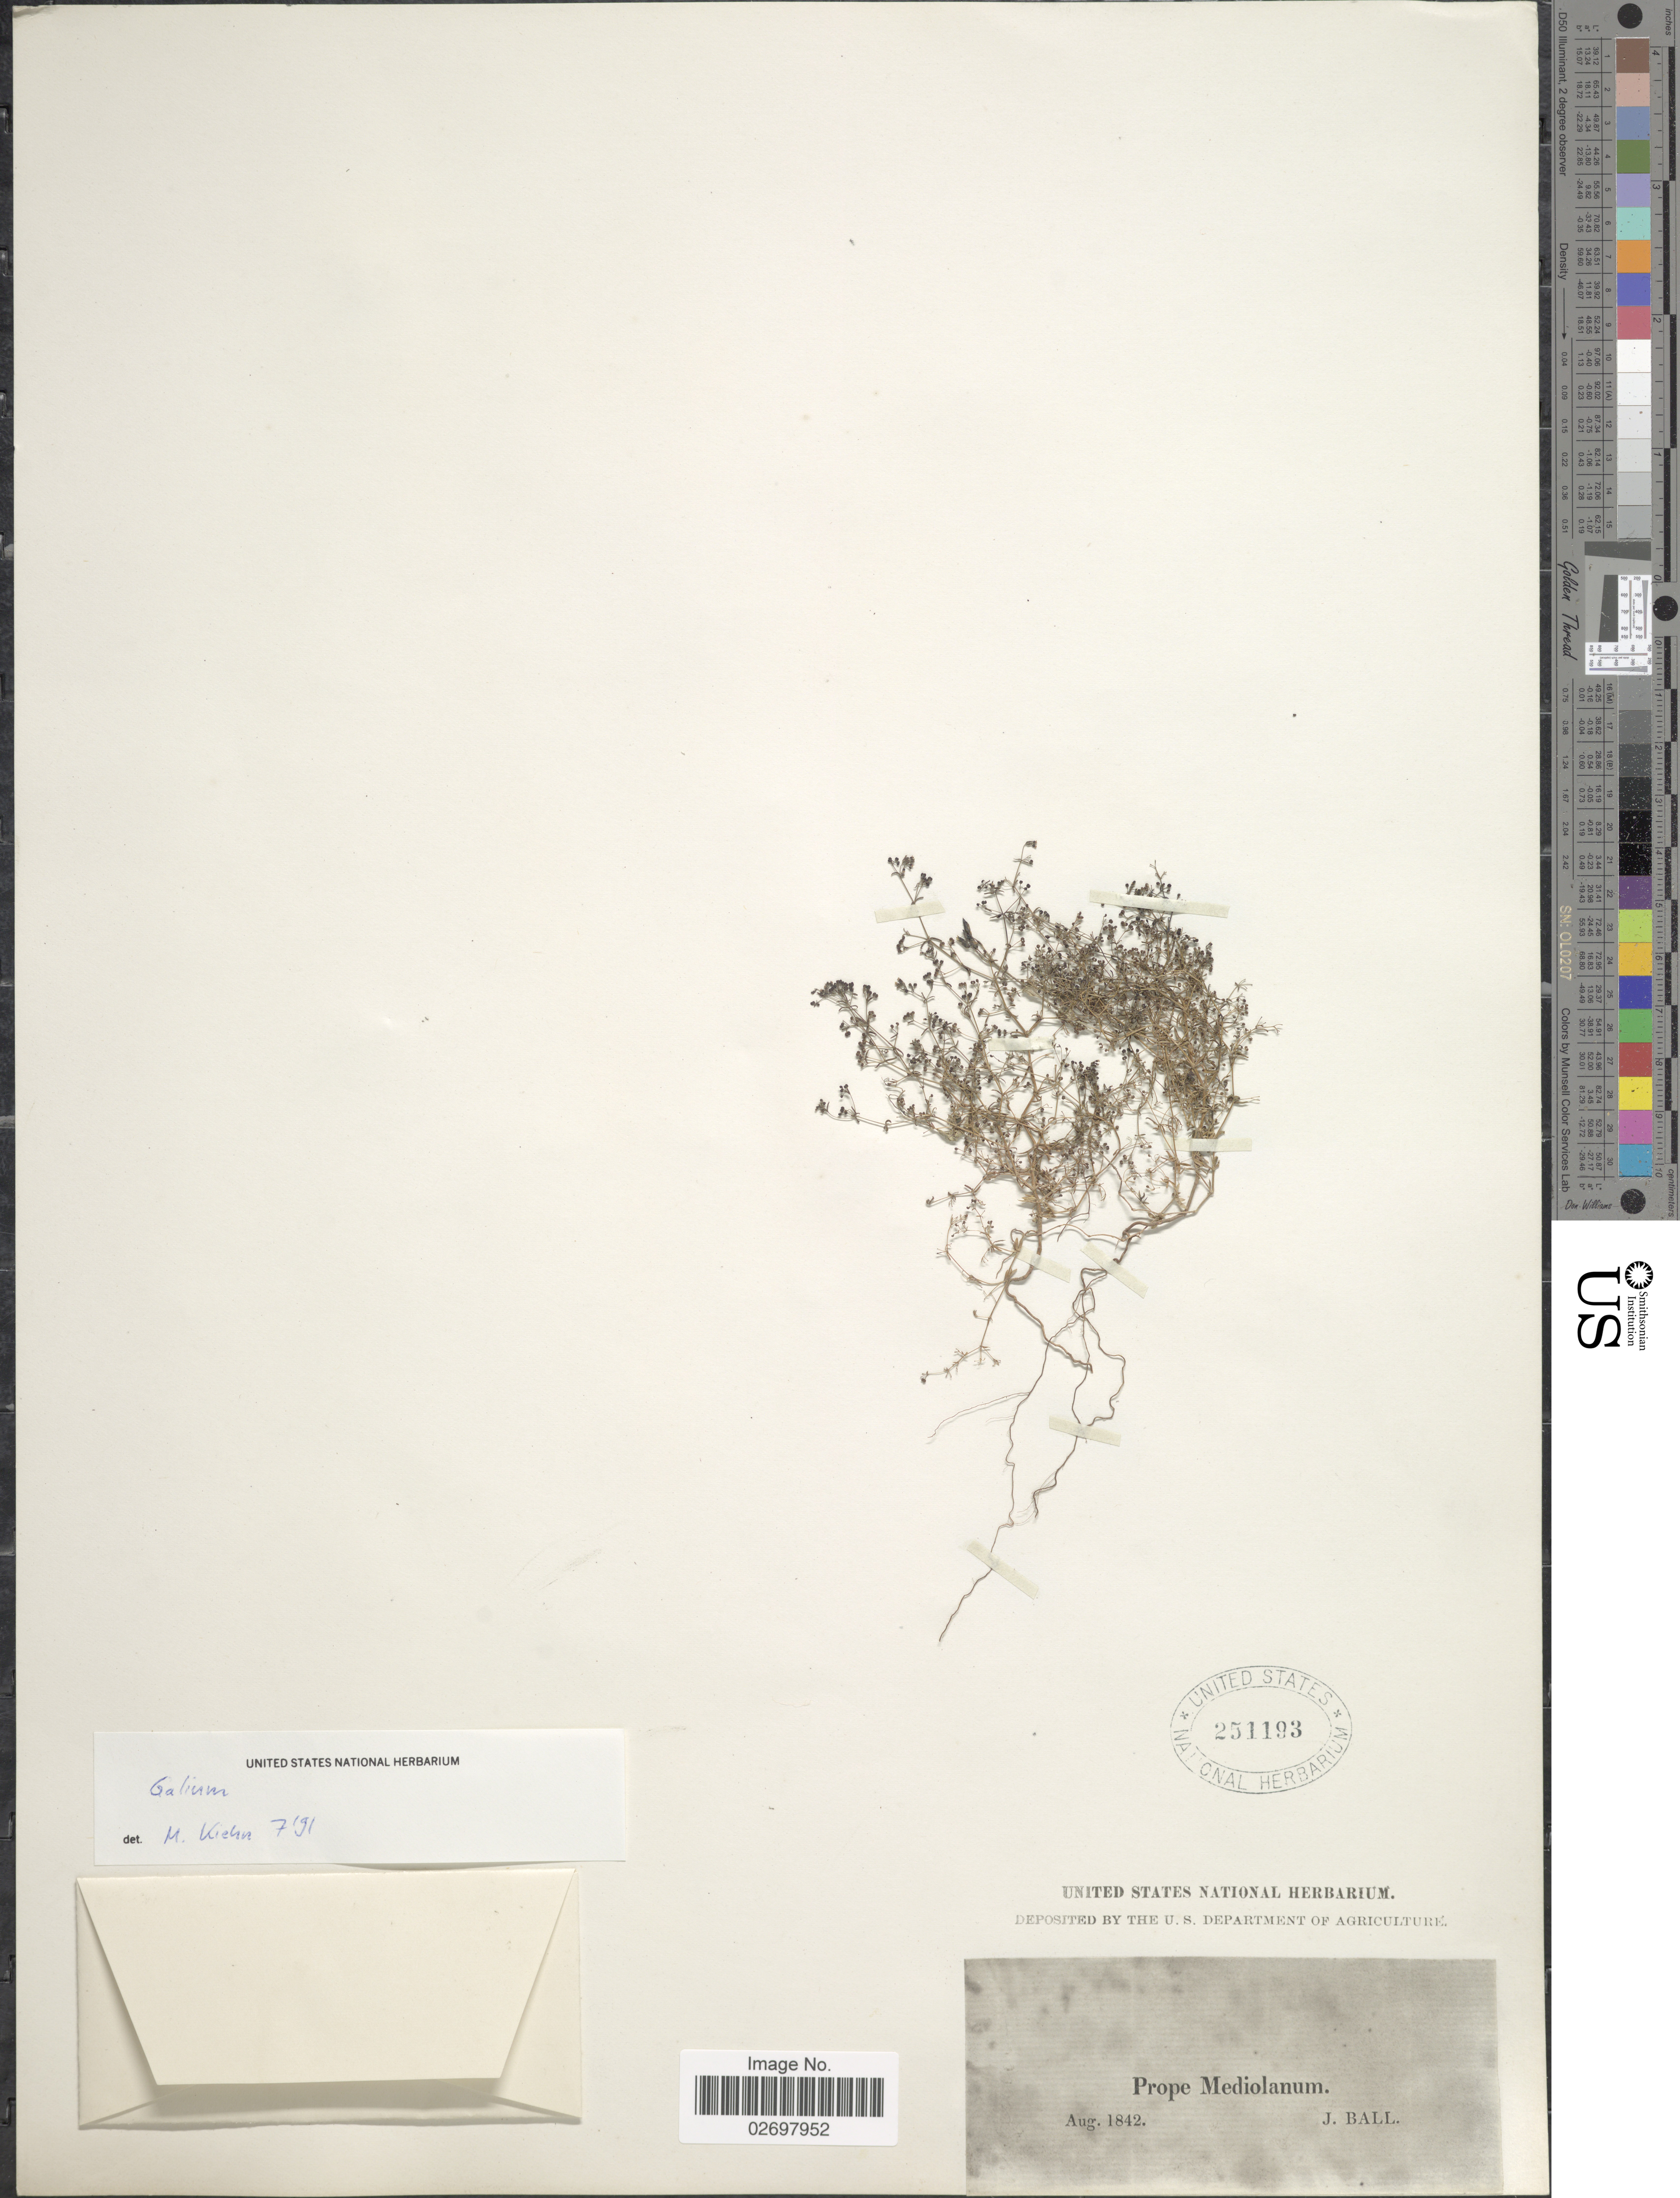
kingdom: Plantae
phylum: Tracheophyta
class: Magnoliopsida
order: Gentianales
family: Rubiaceae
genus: Galium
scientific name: Galium sp.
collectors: J. Ball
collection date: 1842-08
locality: Prope Mediolanum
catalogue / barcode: US 251193